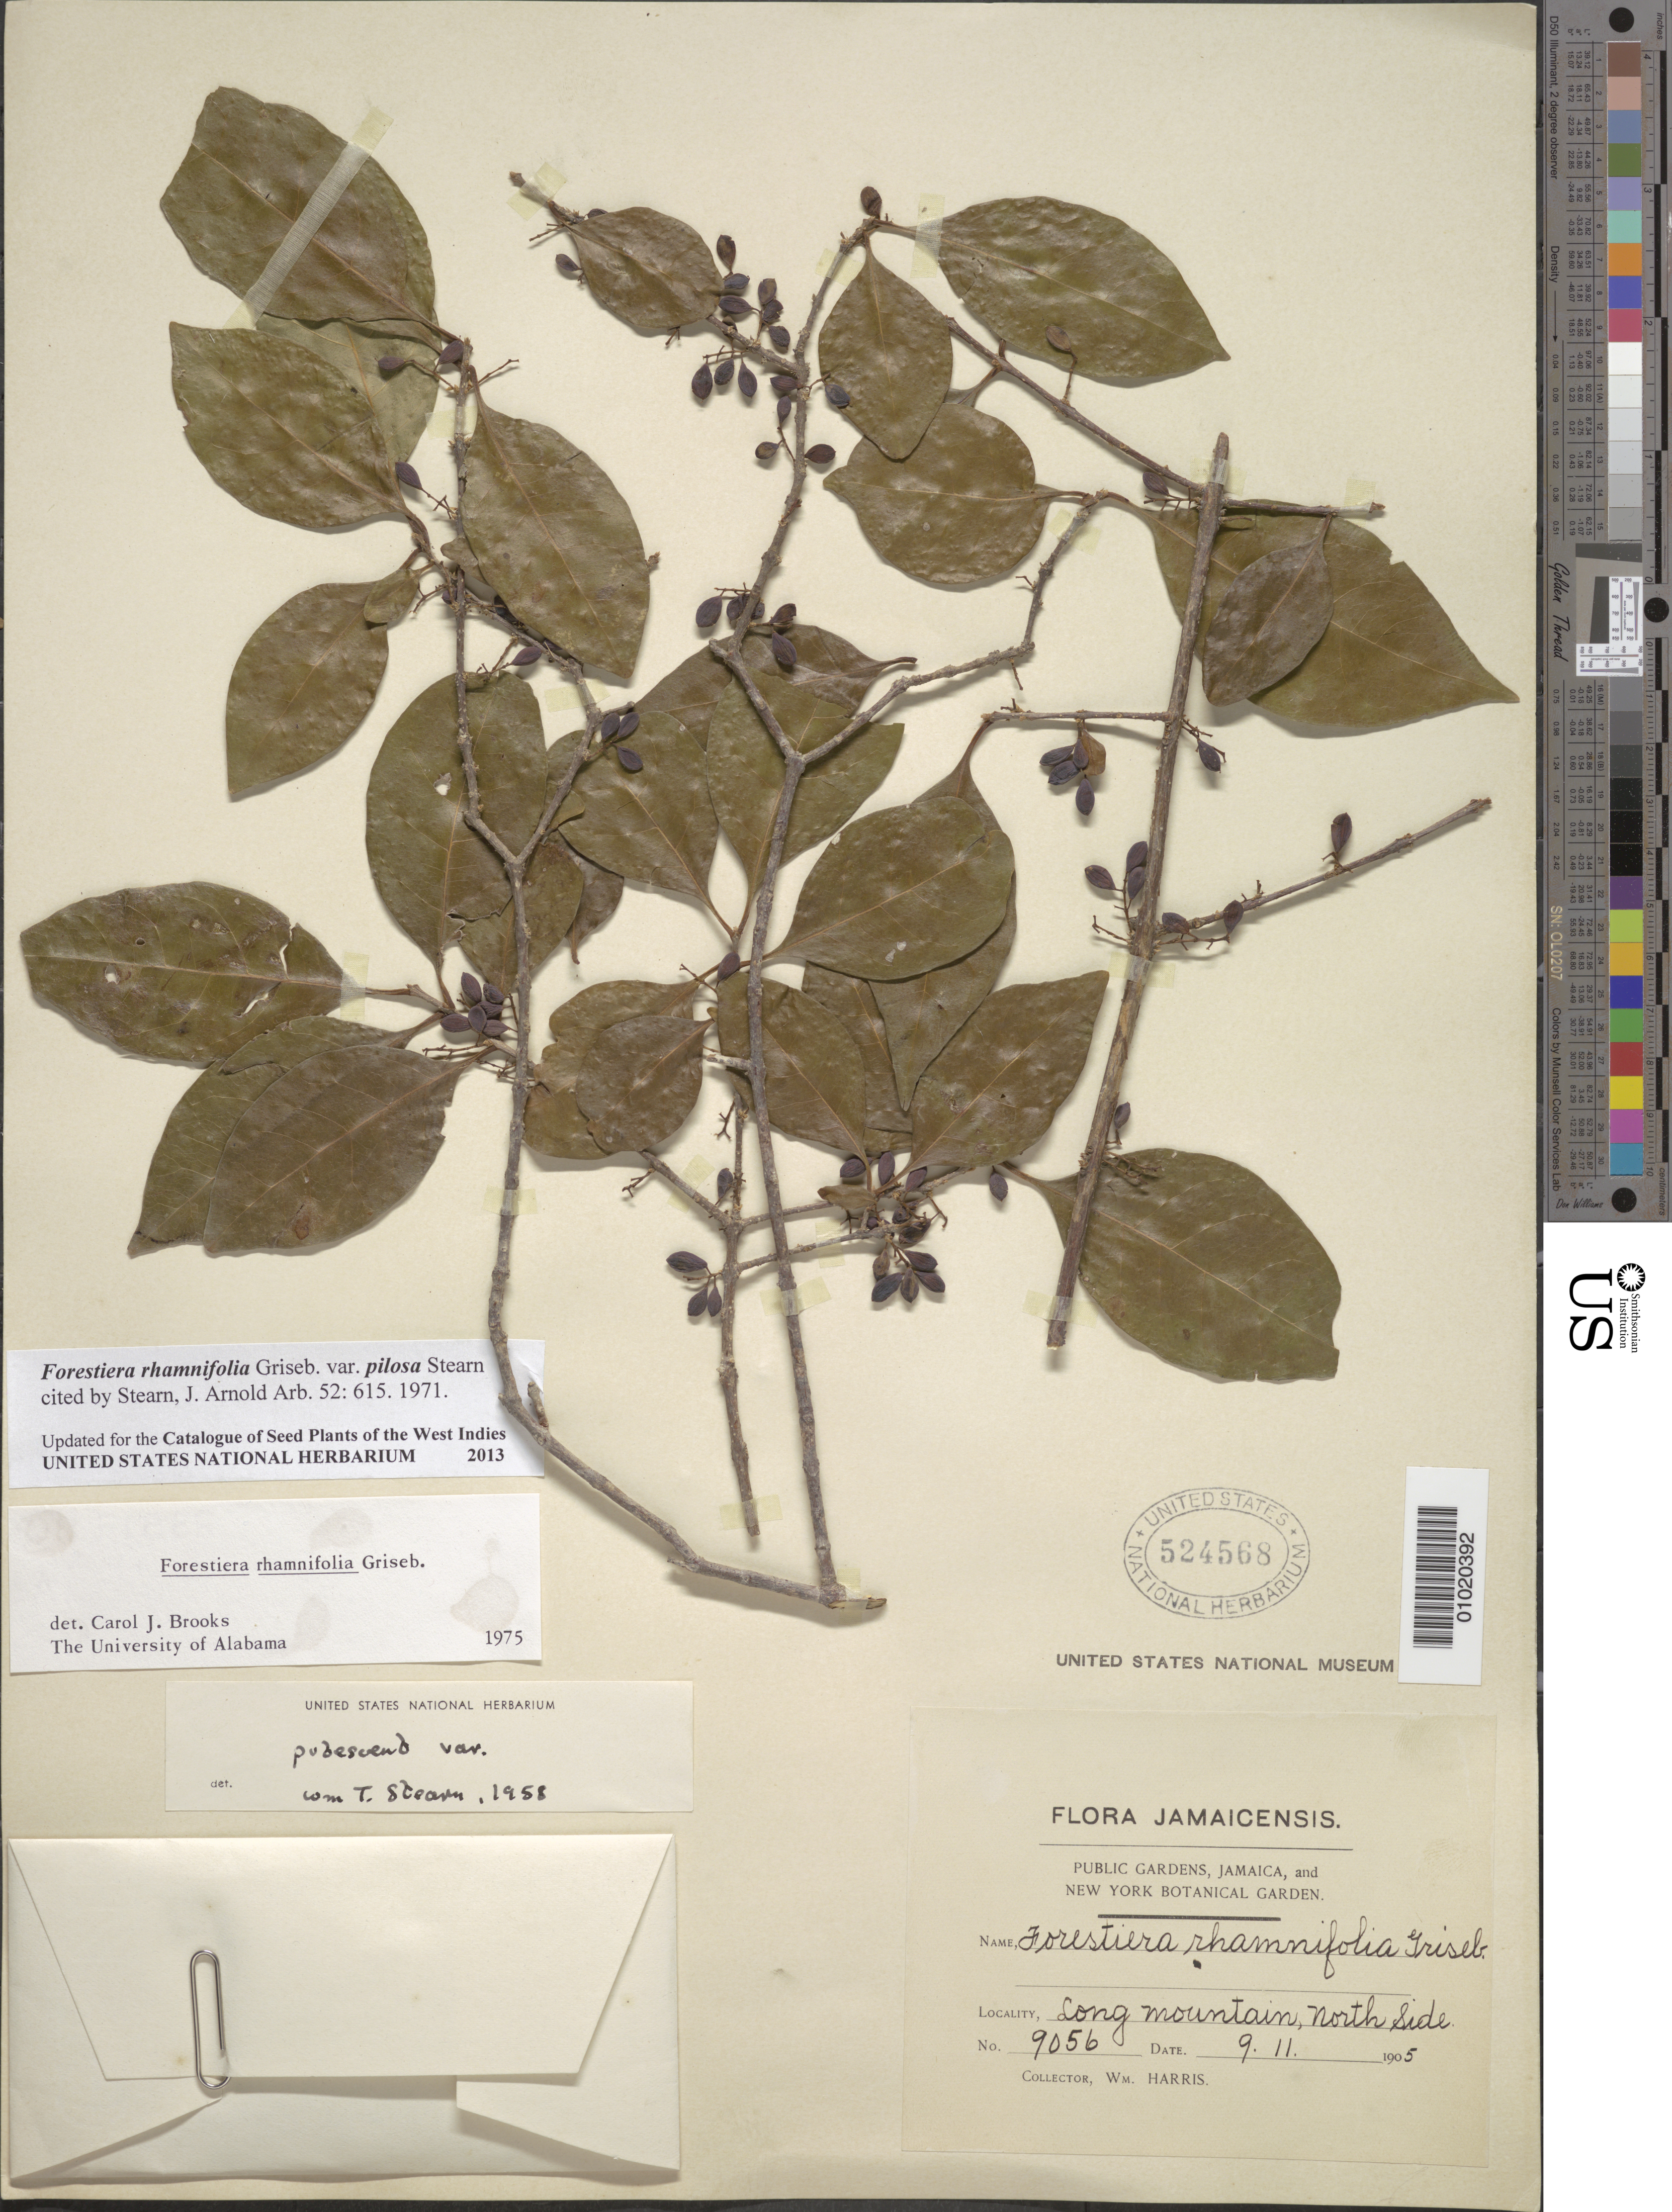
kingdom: Plantae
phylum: Tracheophyta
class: Magnoliopsida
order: Lamiales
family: Oleaceae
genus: Forestiera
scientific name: Forestiera rhamnifolia var. pilosa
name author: Stearn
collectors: W. Harris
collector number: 9056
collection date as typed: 09 Nov 1905 or 11 Sep 1905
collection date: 1905-09-11 or 1905-11-09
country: Jamaica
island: Jamaica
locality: Long mountain, North side.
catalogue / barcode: US 524568